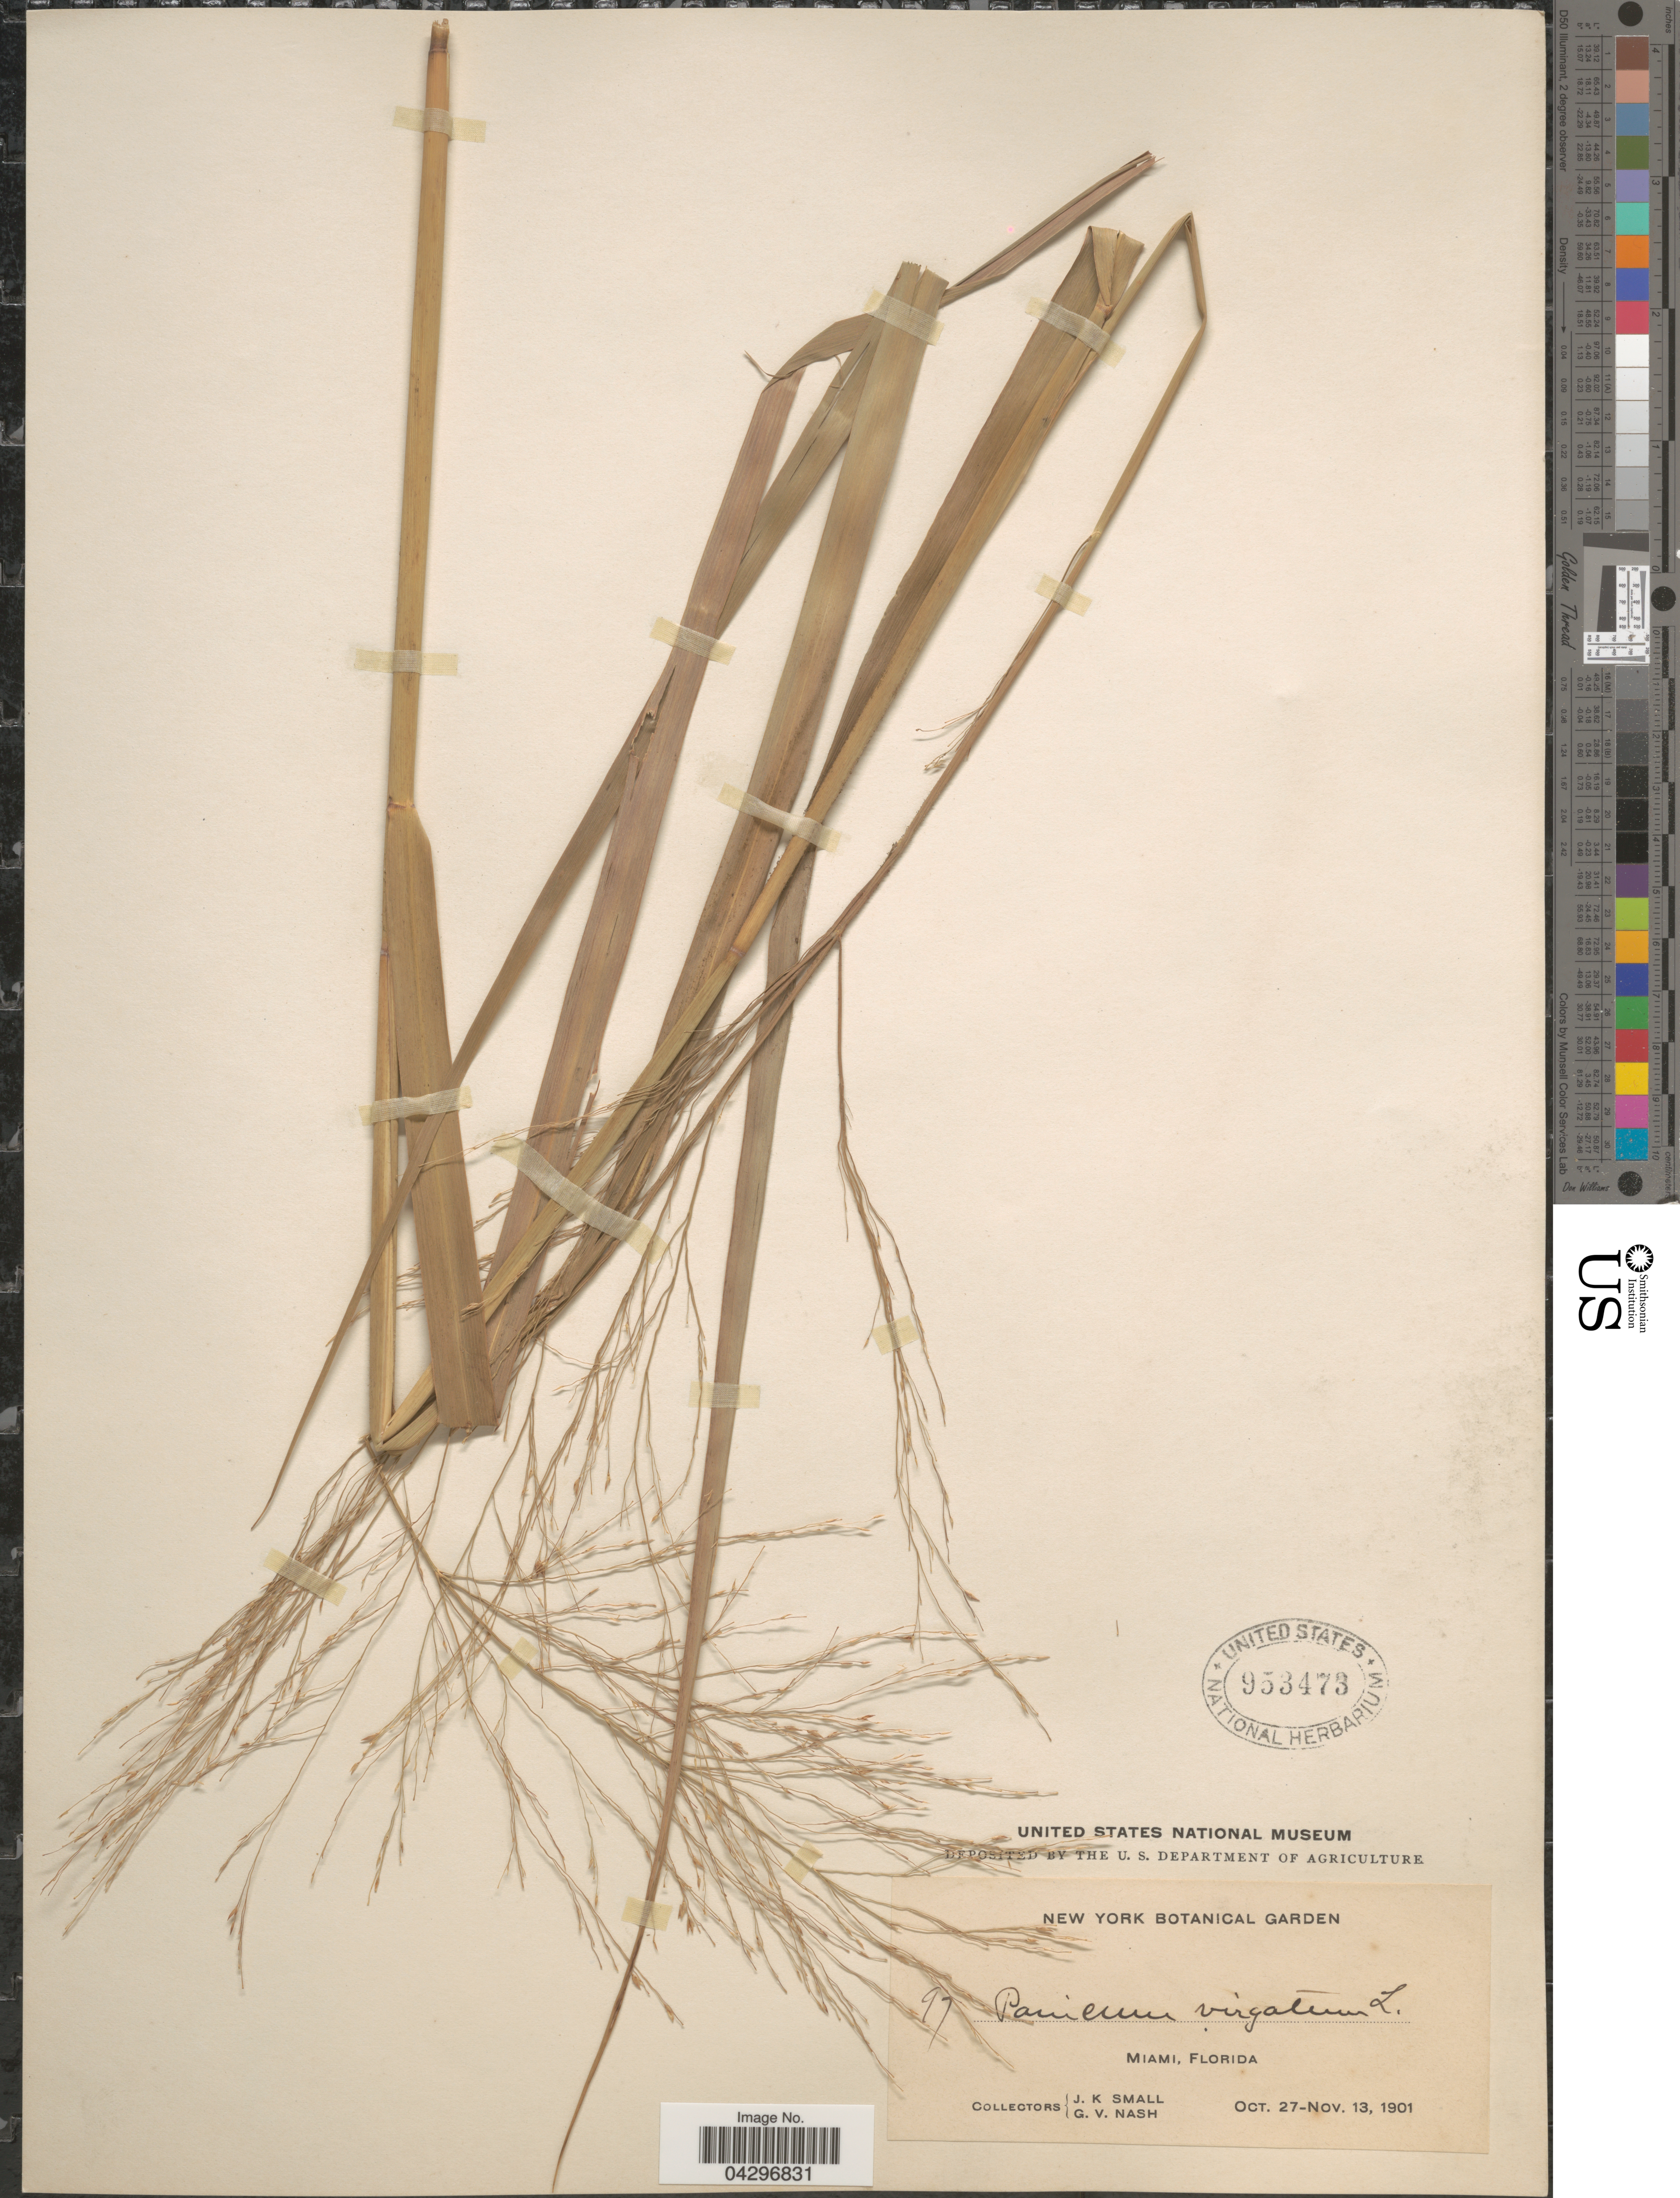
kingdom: Plantae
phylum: Tracheophyta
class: Liliopsida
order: Poales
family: Poaceae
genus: Panicum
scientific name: Panicum virgatum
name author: L.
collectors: J. K. Small & G. V. Nash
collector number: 97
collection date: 1901-10-27/1901-11-13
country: United States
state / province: Florida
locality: Miami.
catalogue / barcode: US 953473